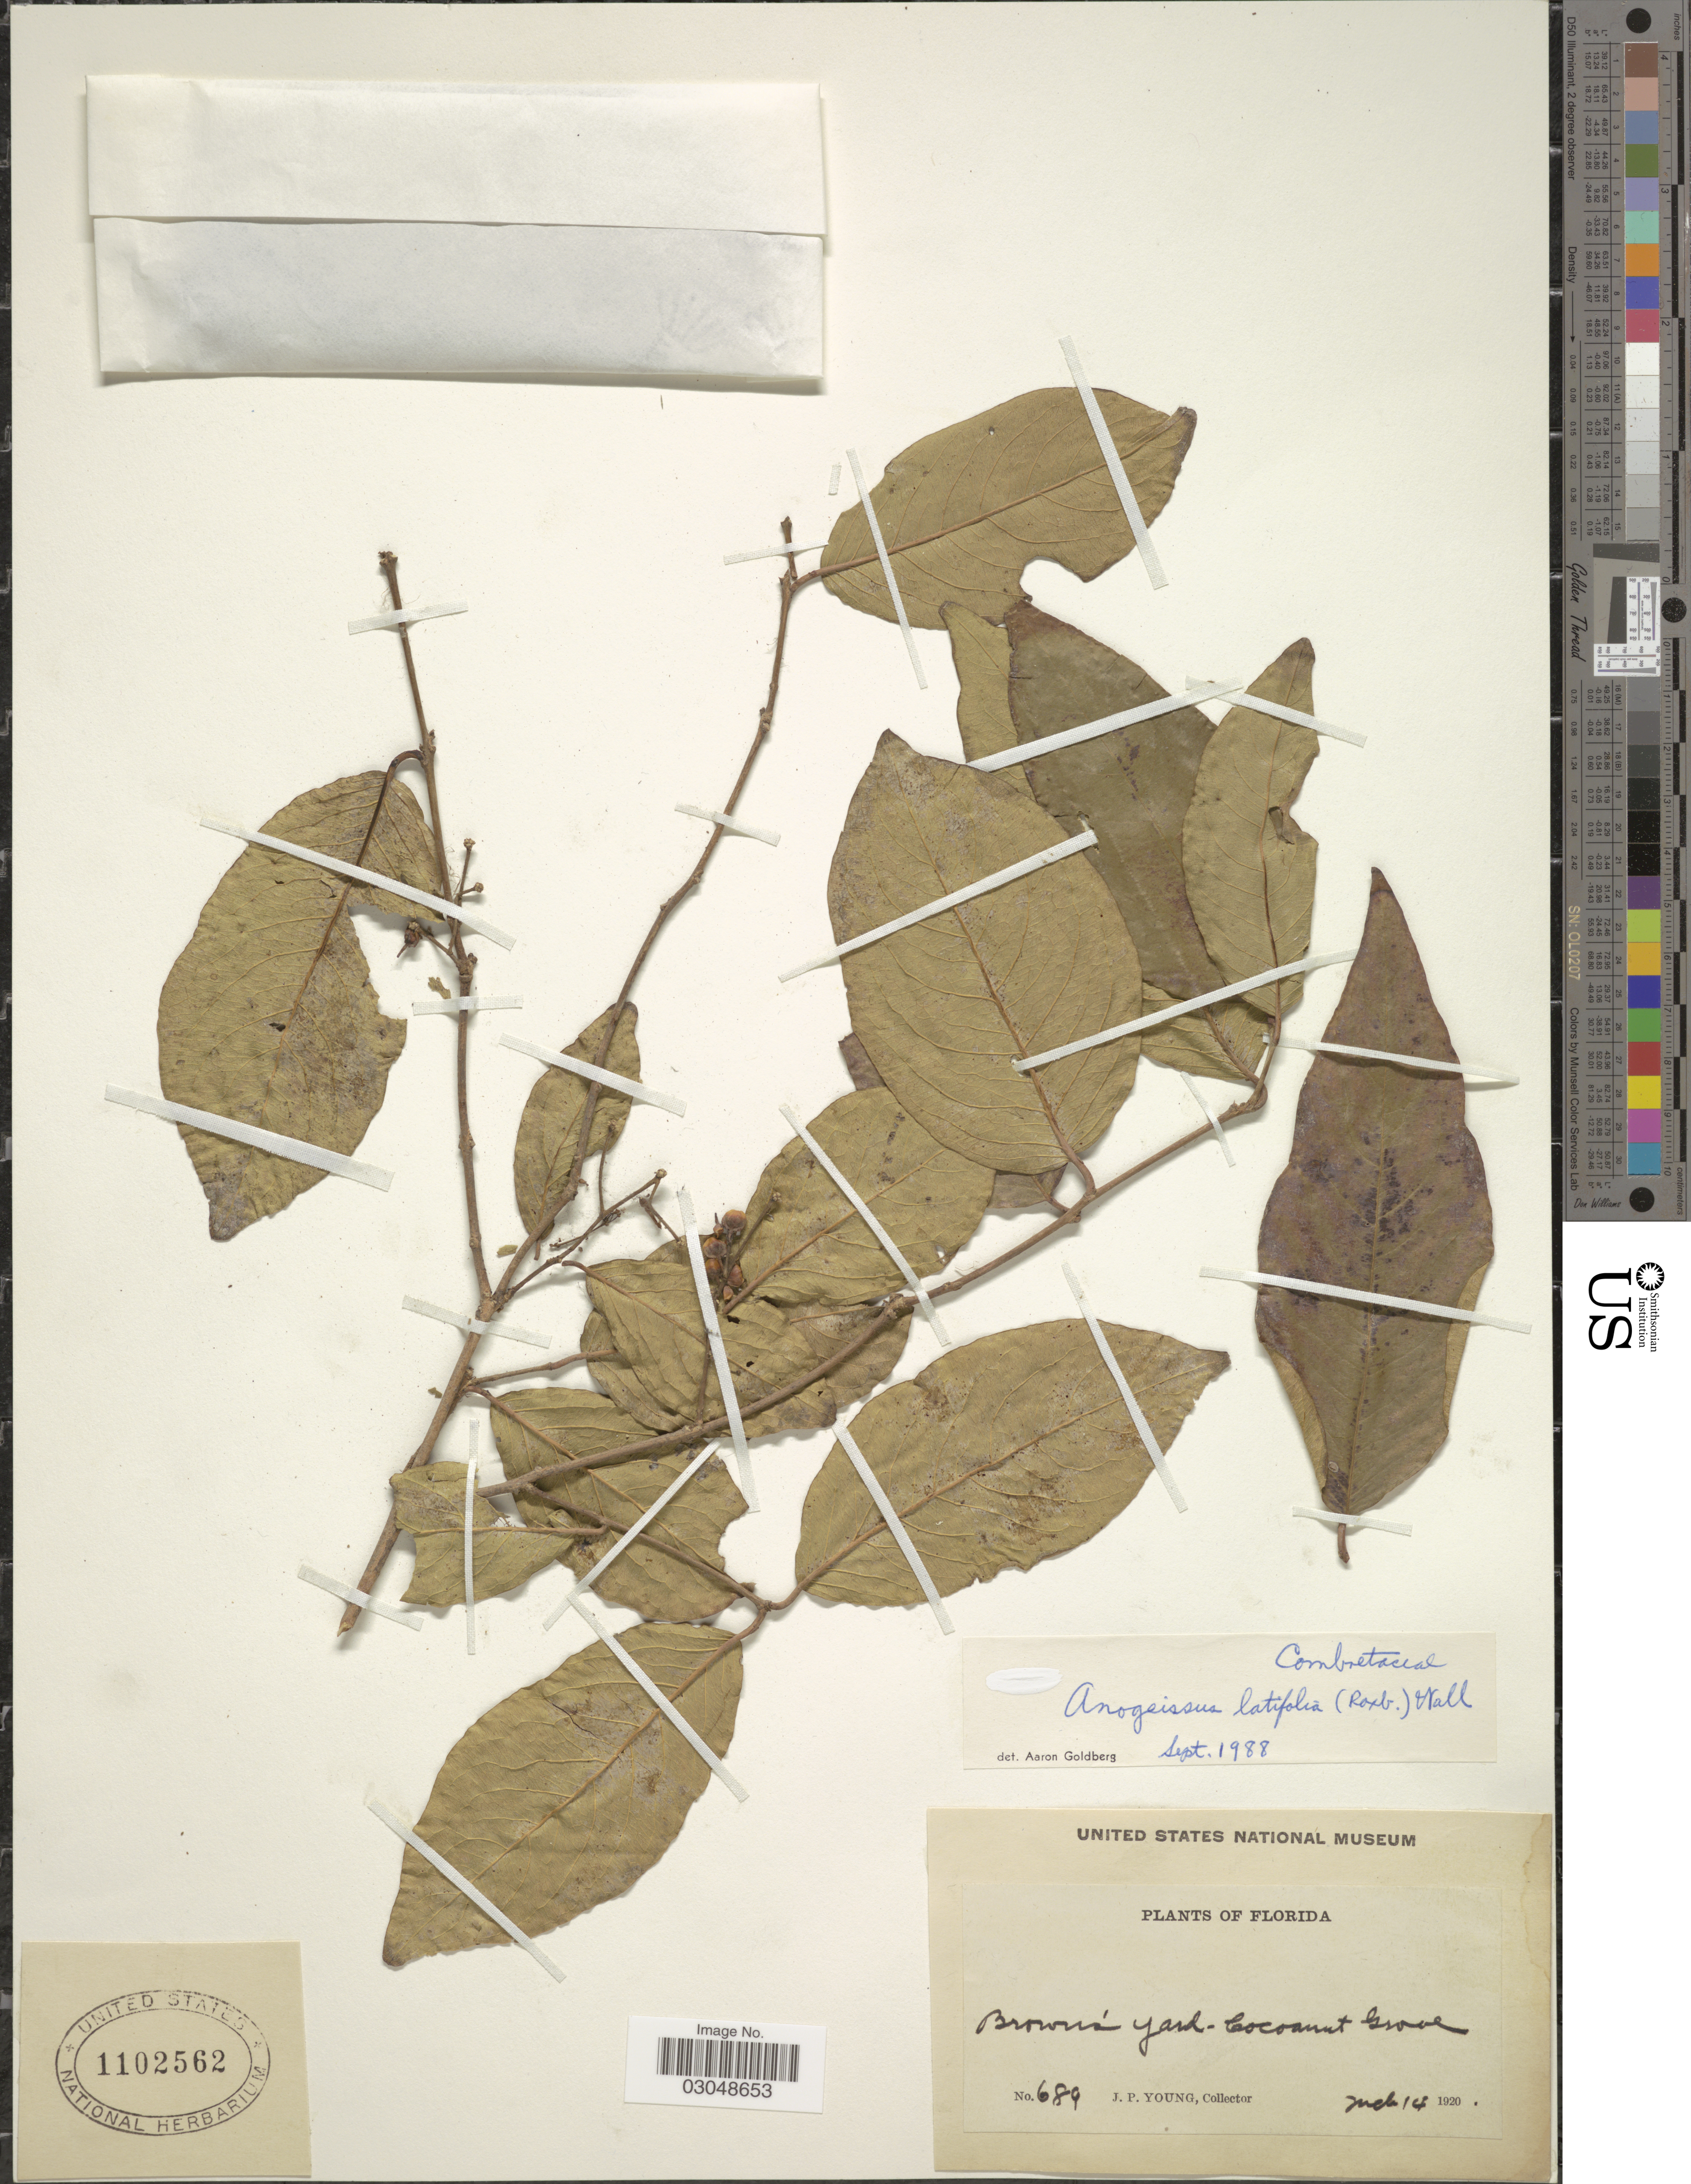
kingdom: Plantae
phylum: Tracheophyta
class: Magnoliopsida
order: Myrtales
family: Combretaceae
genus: Terminalia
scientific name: Terminalia anogeissiana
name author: Gere & Boatwr.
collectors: J. P. Young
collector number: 689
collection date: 1920-03-14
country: United States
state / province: Florida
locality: Brown's yard. Coconut Grove.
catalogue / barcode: US 1102562